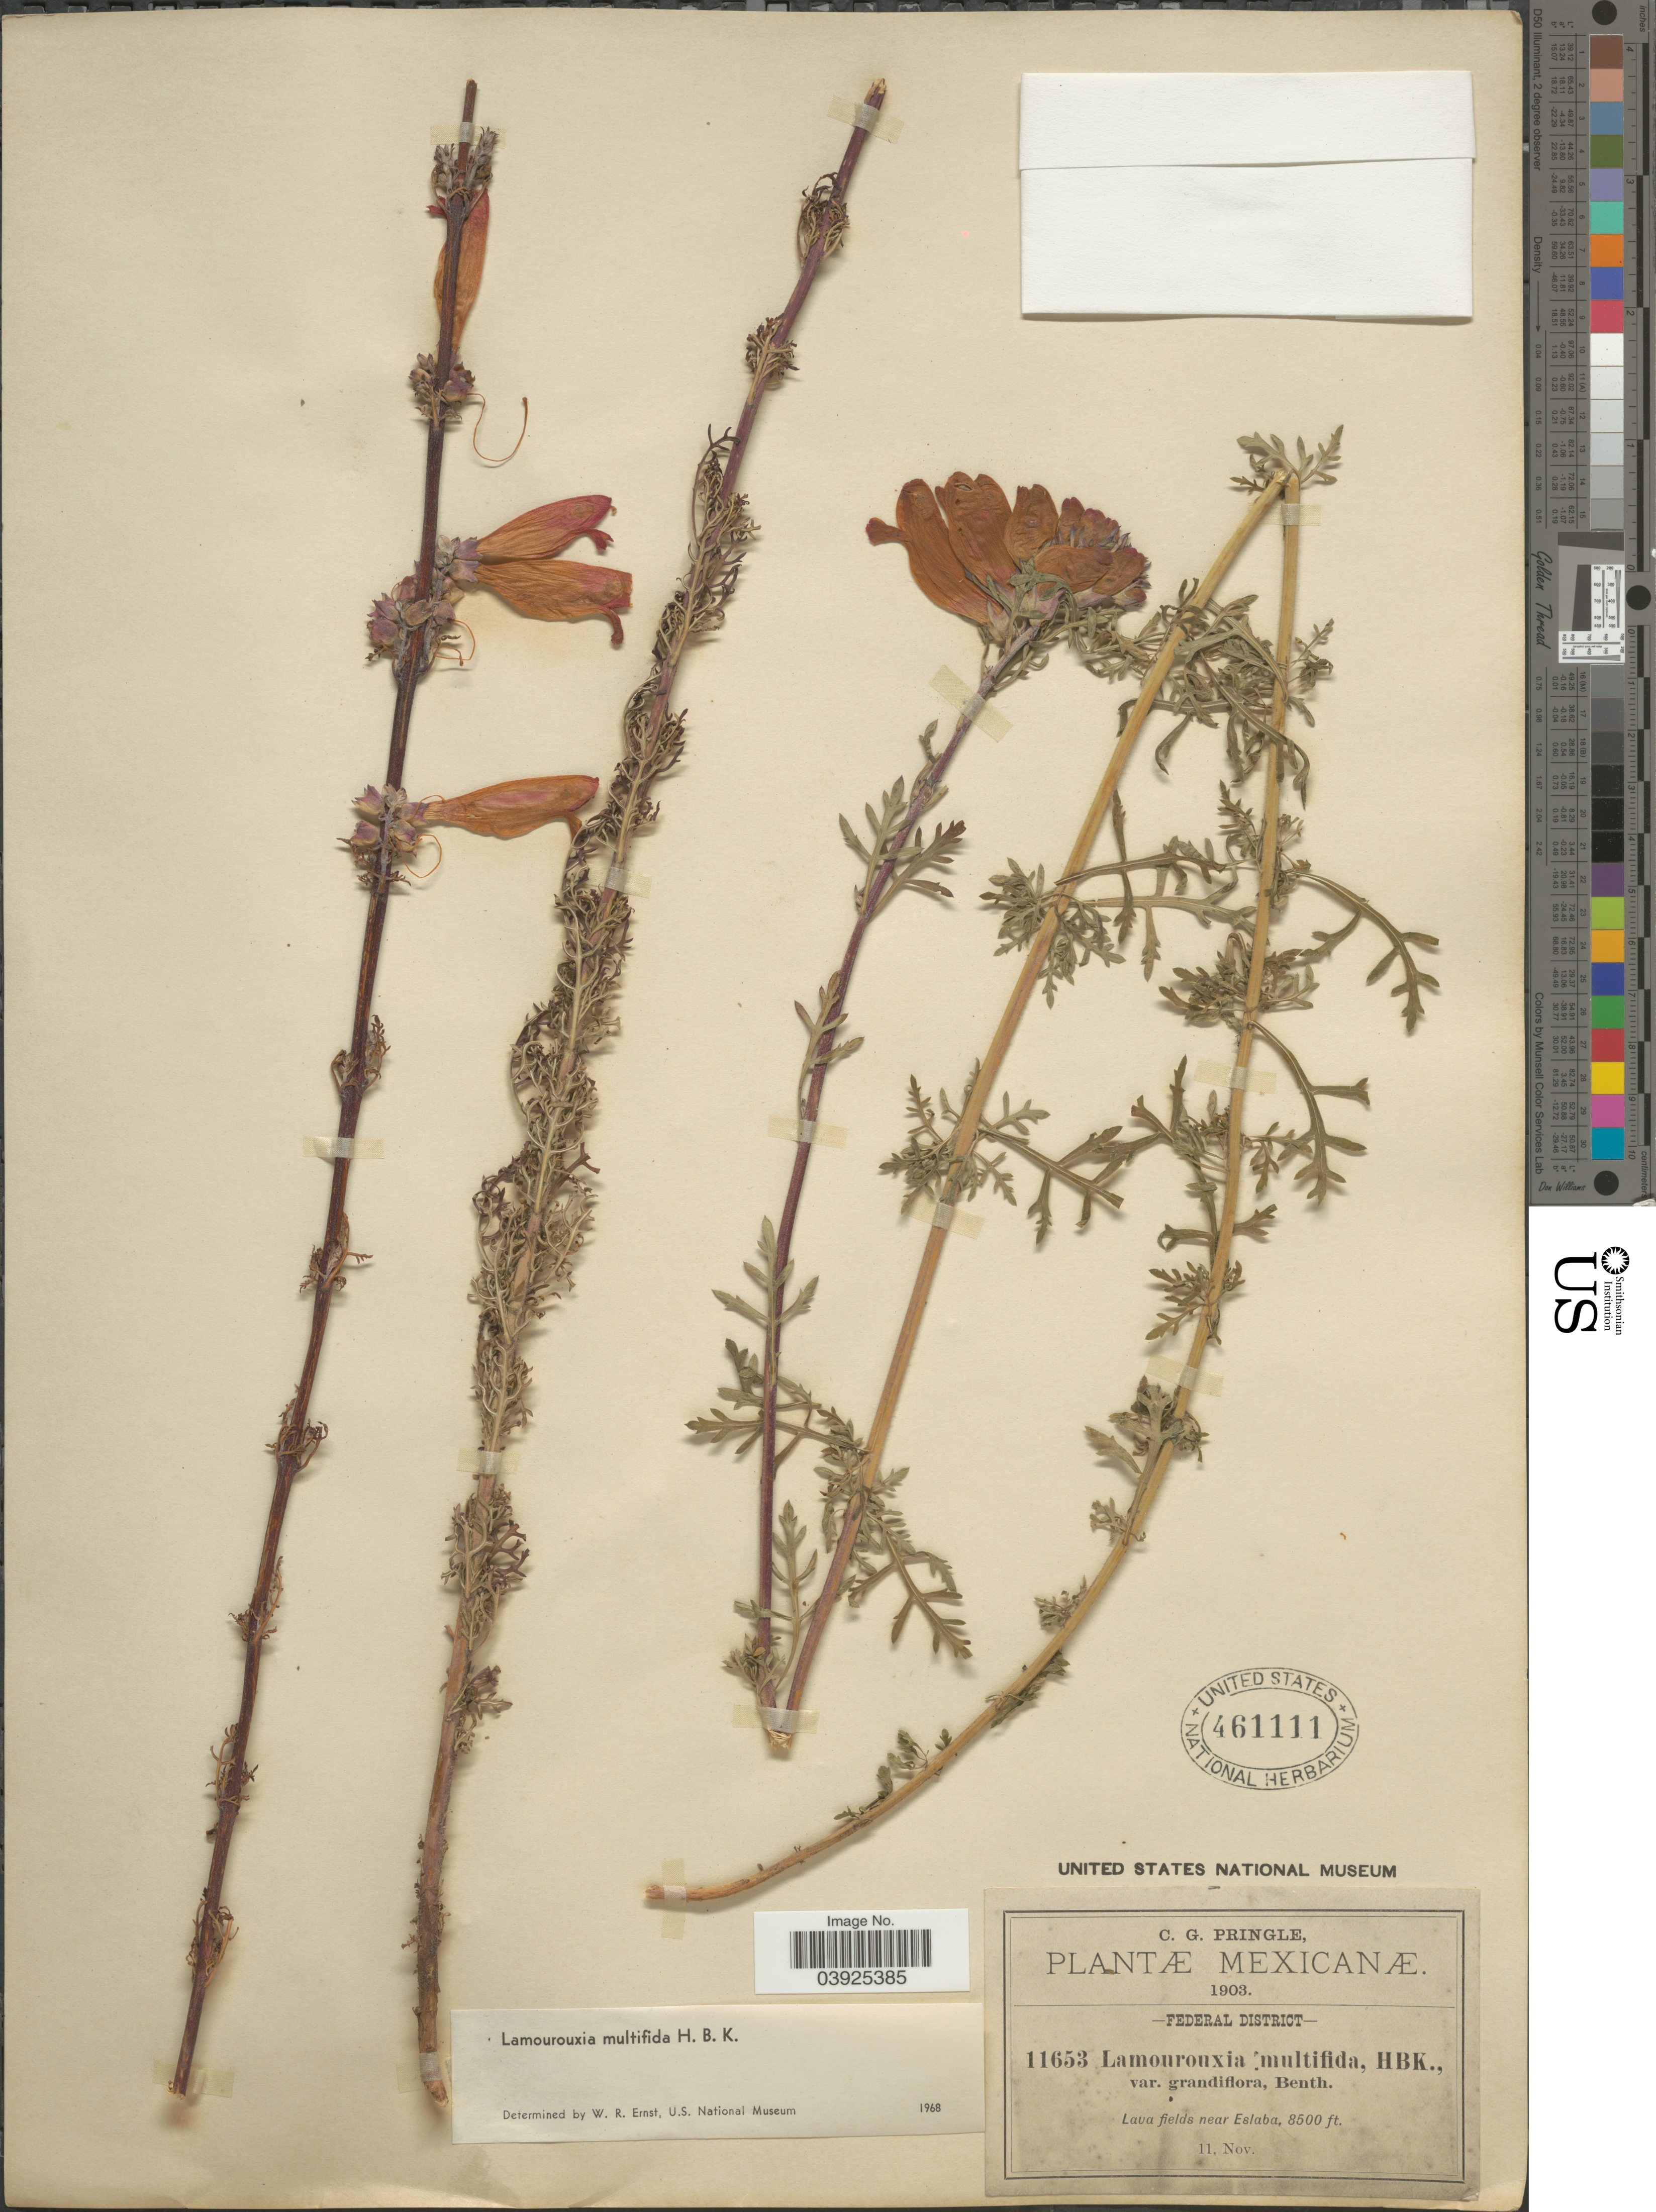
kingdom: Plantae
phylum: Tracheophyta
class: Magnoliopsida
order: Lamiales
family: Orobanchaceae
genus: Lamourouxia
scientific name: Lamourouxia multifida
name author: Kunth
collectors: C. G. Pringle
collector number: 11653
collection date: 1903-11-11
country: Mexico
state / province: Distrito Federal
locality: Federal District. Lava fields near Eslaba.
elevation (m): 2591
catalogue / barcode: US 461111